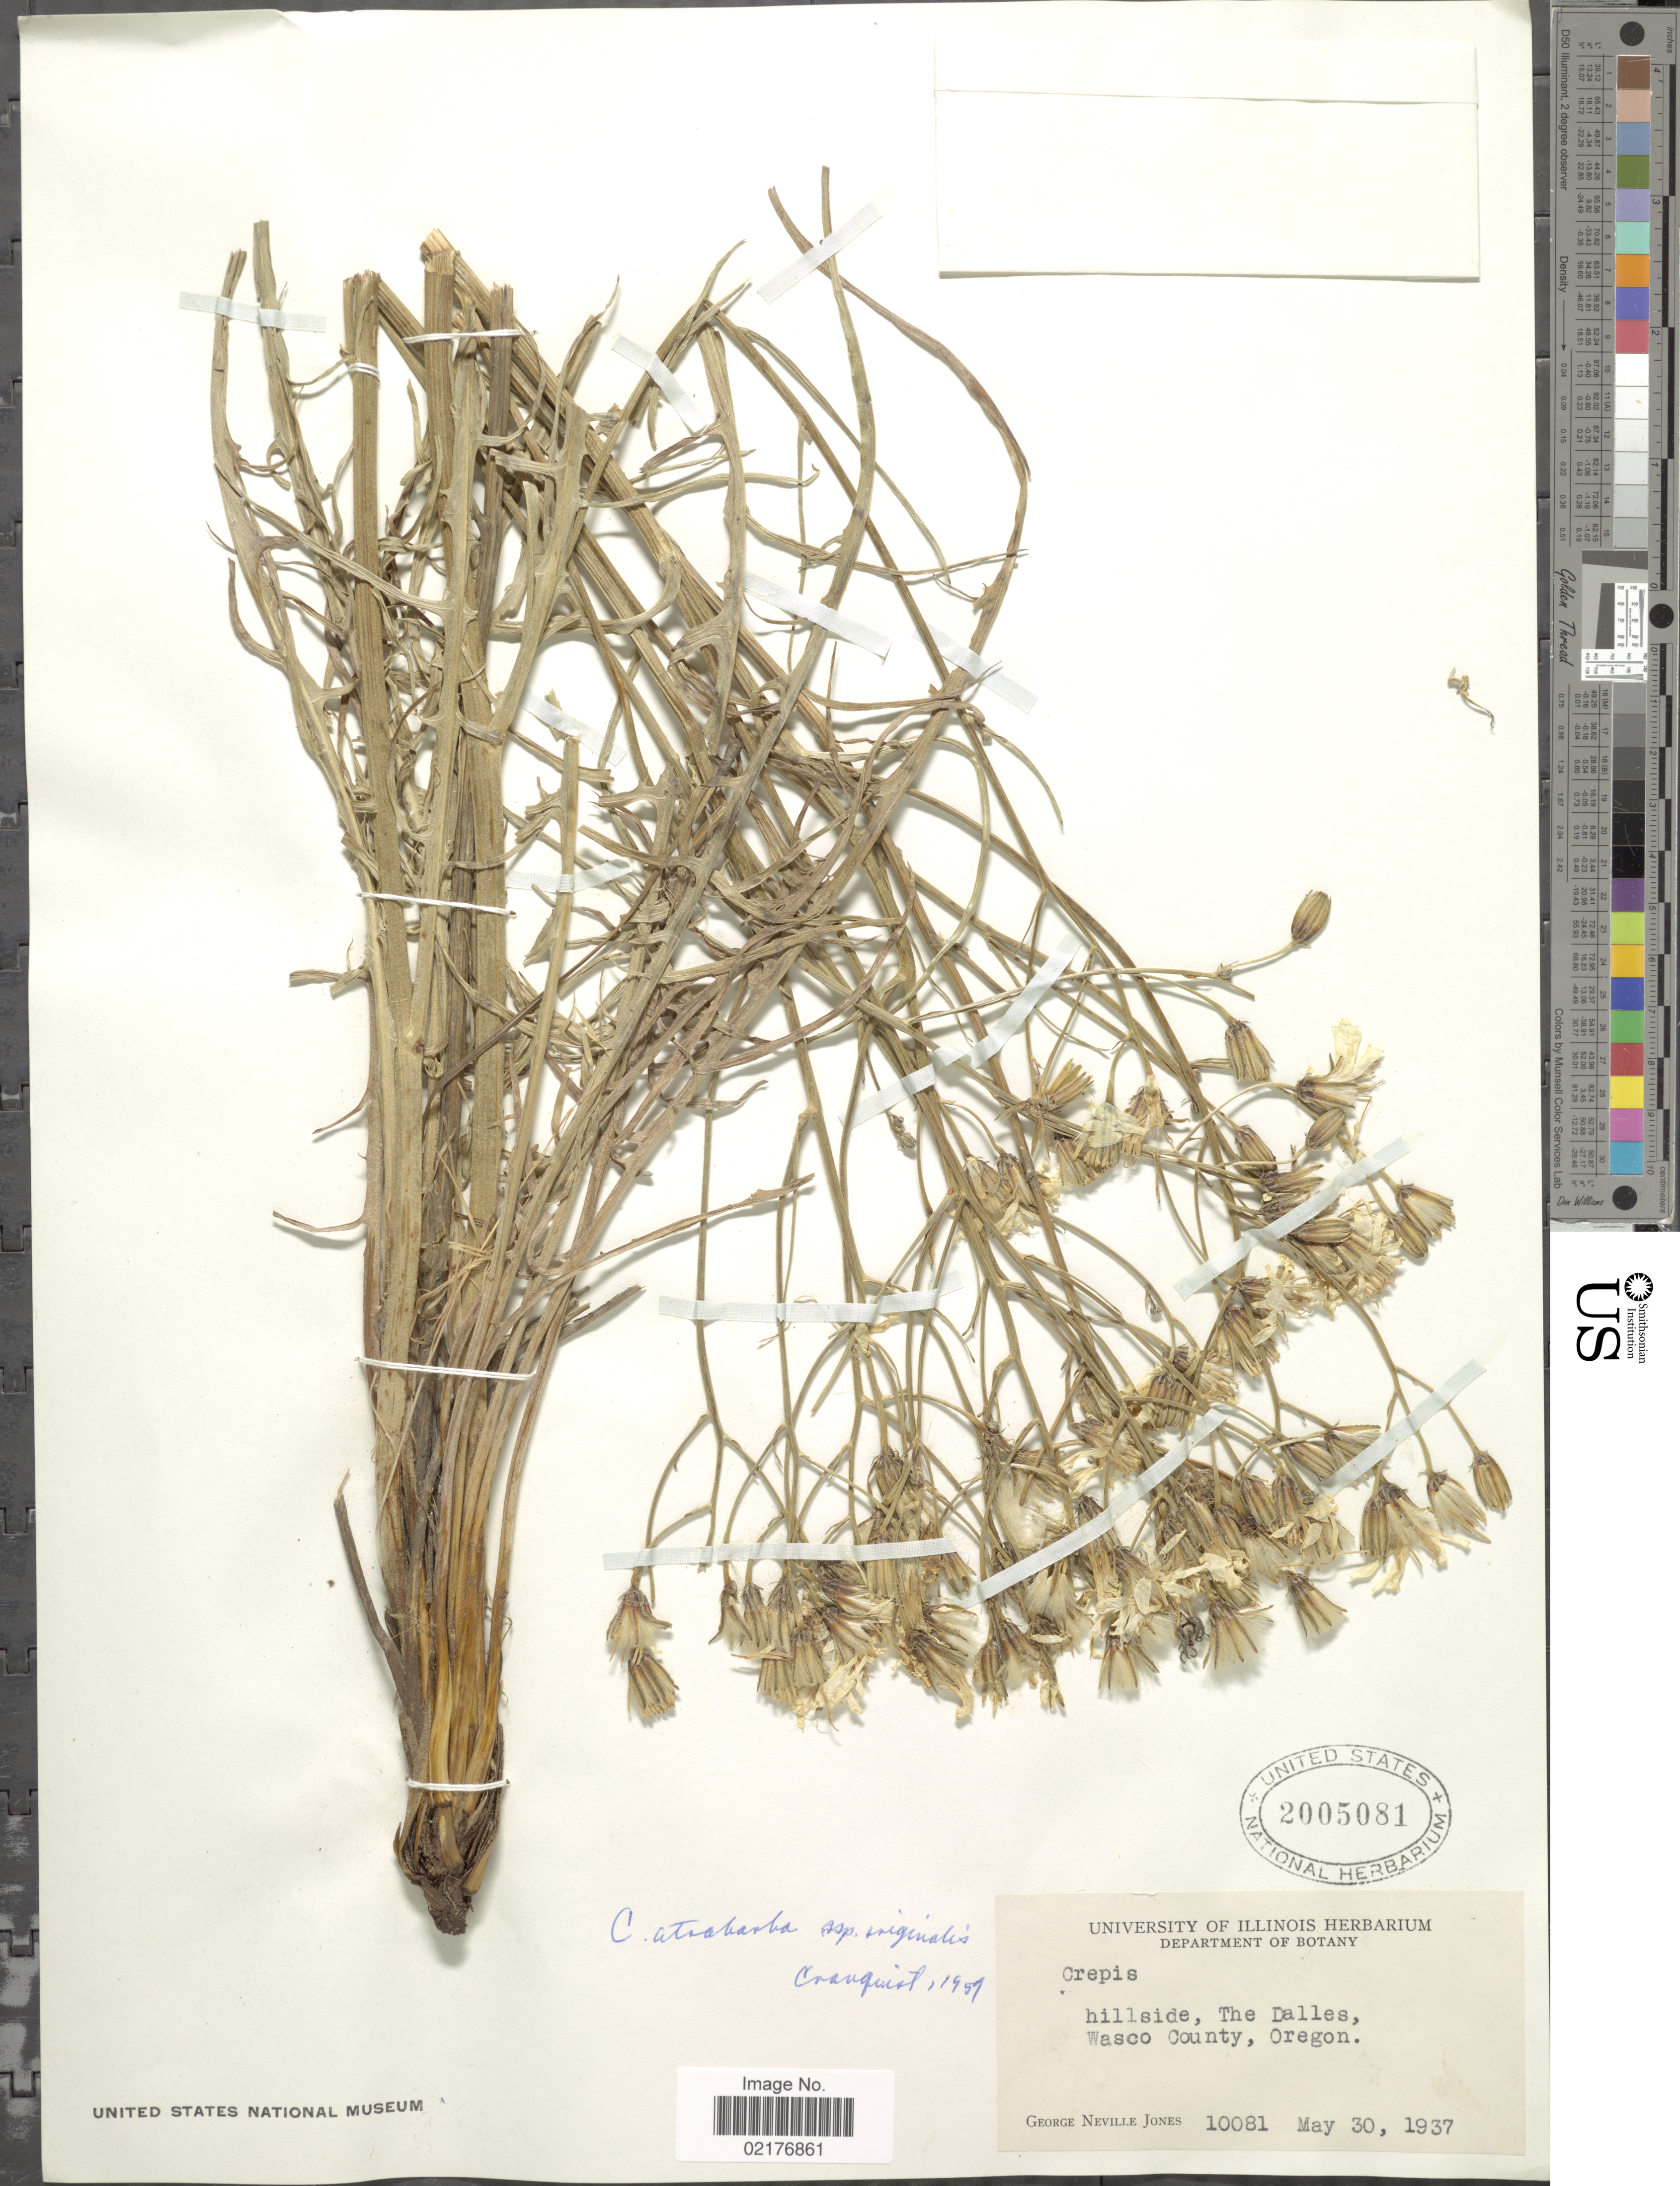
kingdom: Plantae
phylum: Tracheophyta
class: Magnoliopsida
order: Asterales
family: Asteraceae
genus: Crepis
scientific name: Crepis atribarba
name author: A. Heller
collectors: G. N. Jones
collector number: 10081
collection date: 1937-05-30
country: United States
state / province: Oregon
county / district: Wasco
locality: Hillside, The Dalles, Wasco County, Oregon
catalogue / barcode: US 2005081